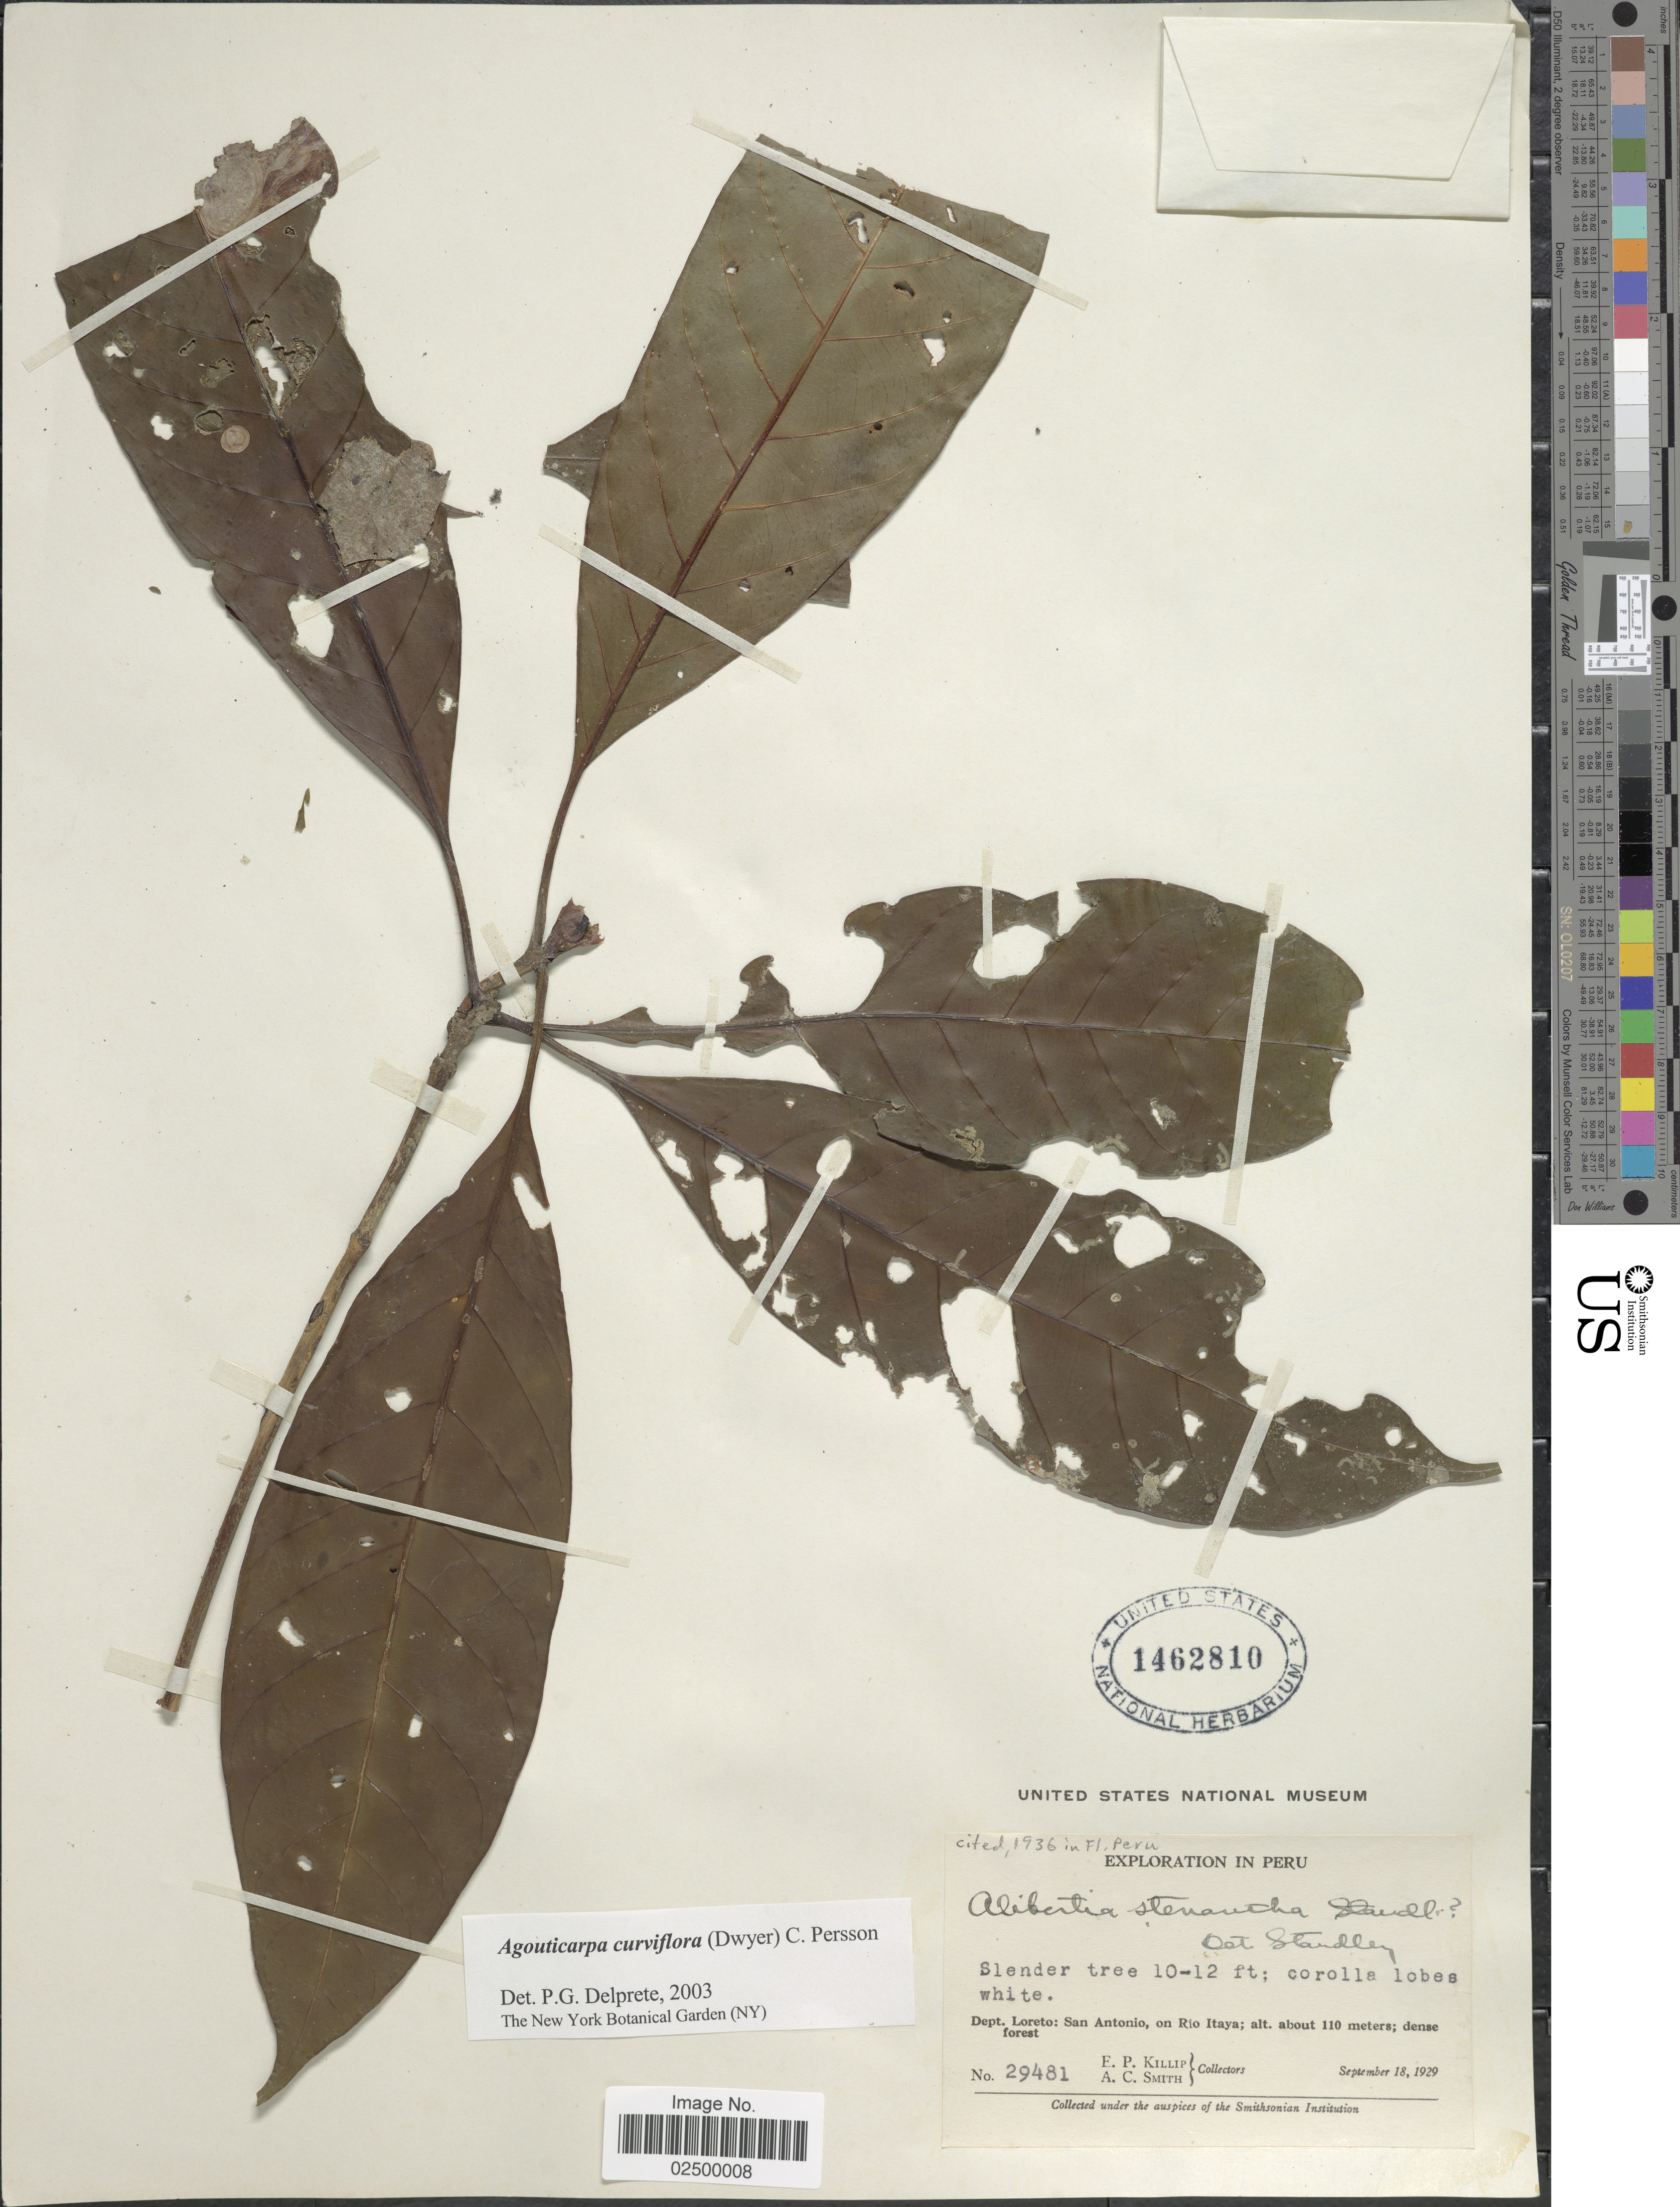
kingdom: Plantae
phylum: Tracheophyta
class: Magnoliopsida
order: Gentianales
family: Rubiaceae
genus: Agouticarpa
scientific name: Agouticarpa curviflora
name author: (Dwyer) C.H. Perss.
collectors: E. P. Killip & A. C. Smith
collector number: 29481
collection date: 1929-09-18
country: Peru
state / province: Loreto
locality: San Antonio, on Rio Itaya; dense forest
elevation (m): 110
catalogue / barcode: US 1462810